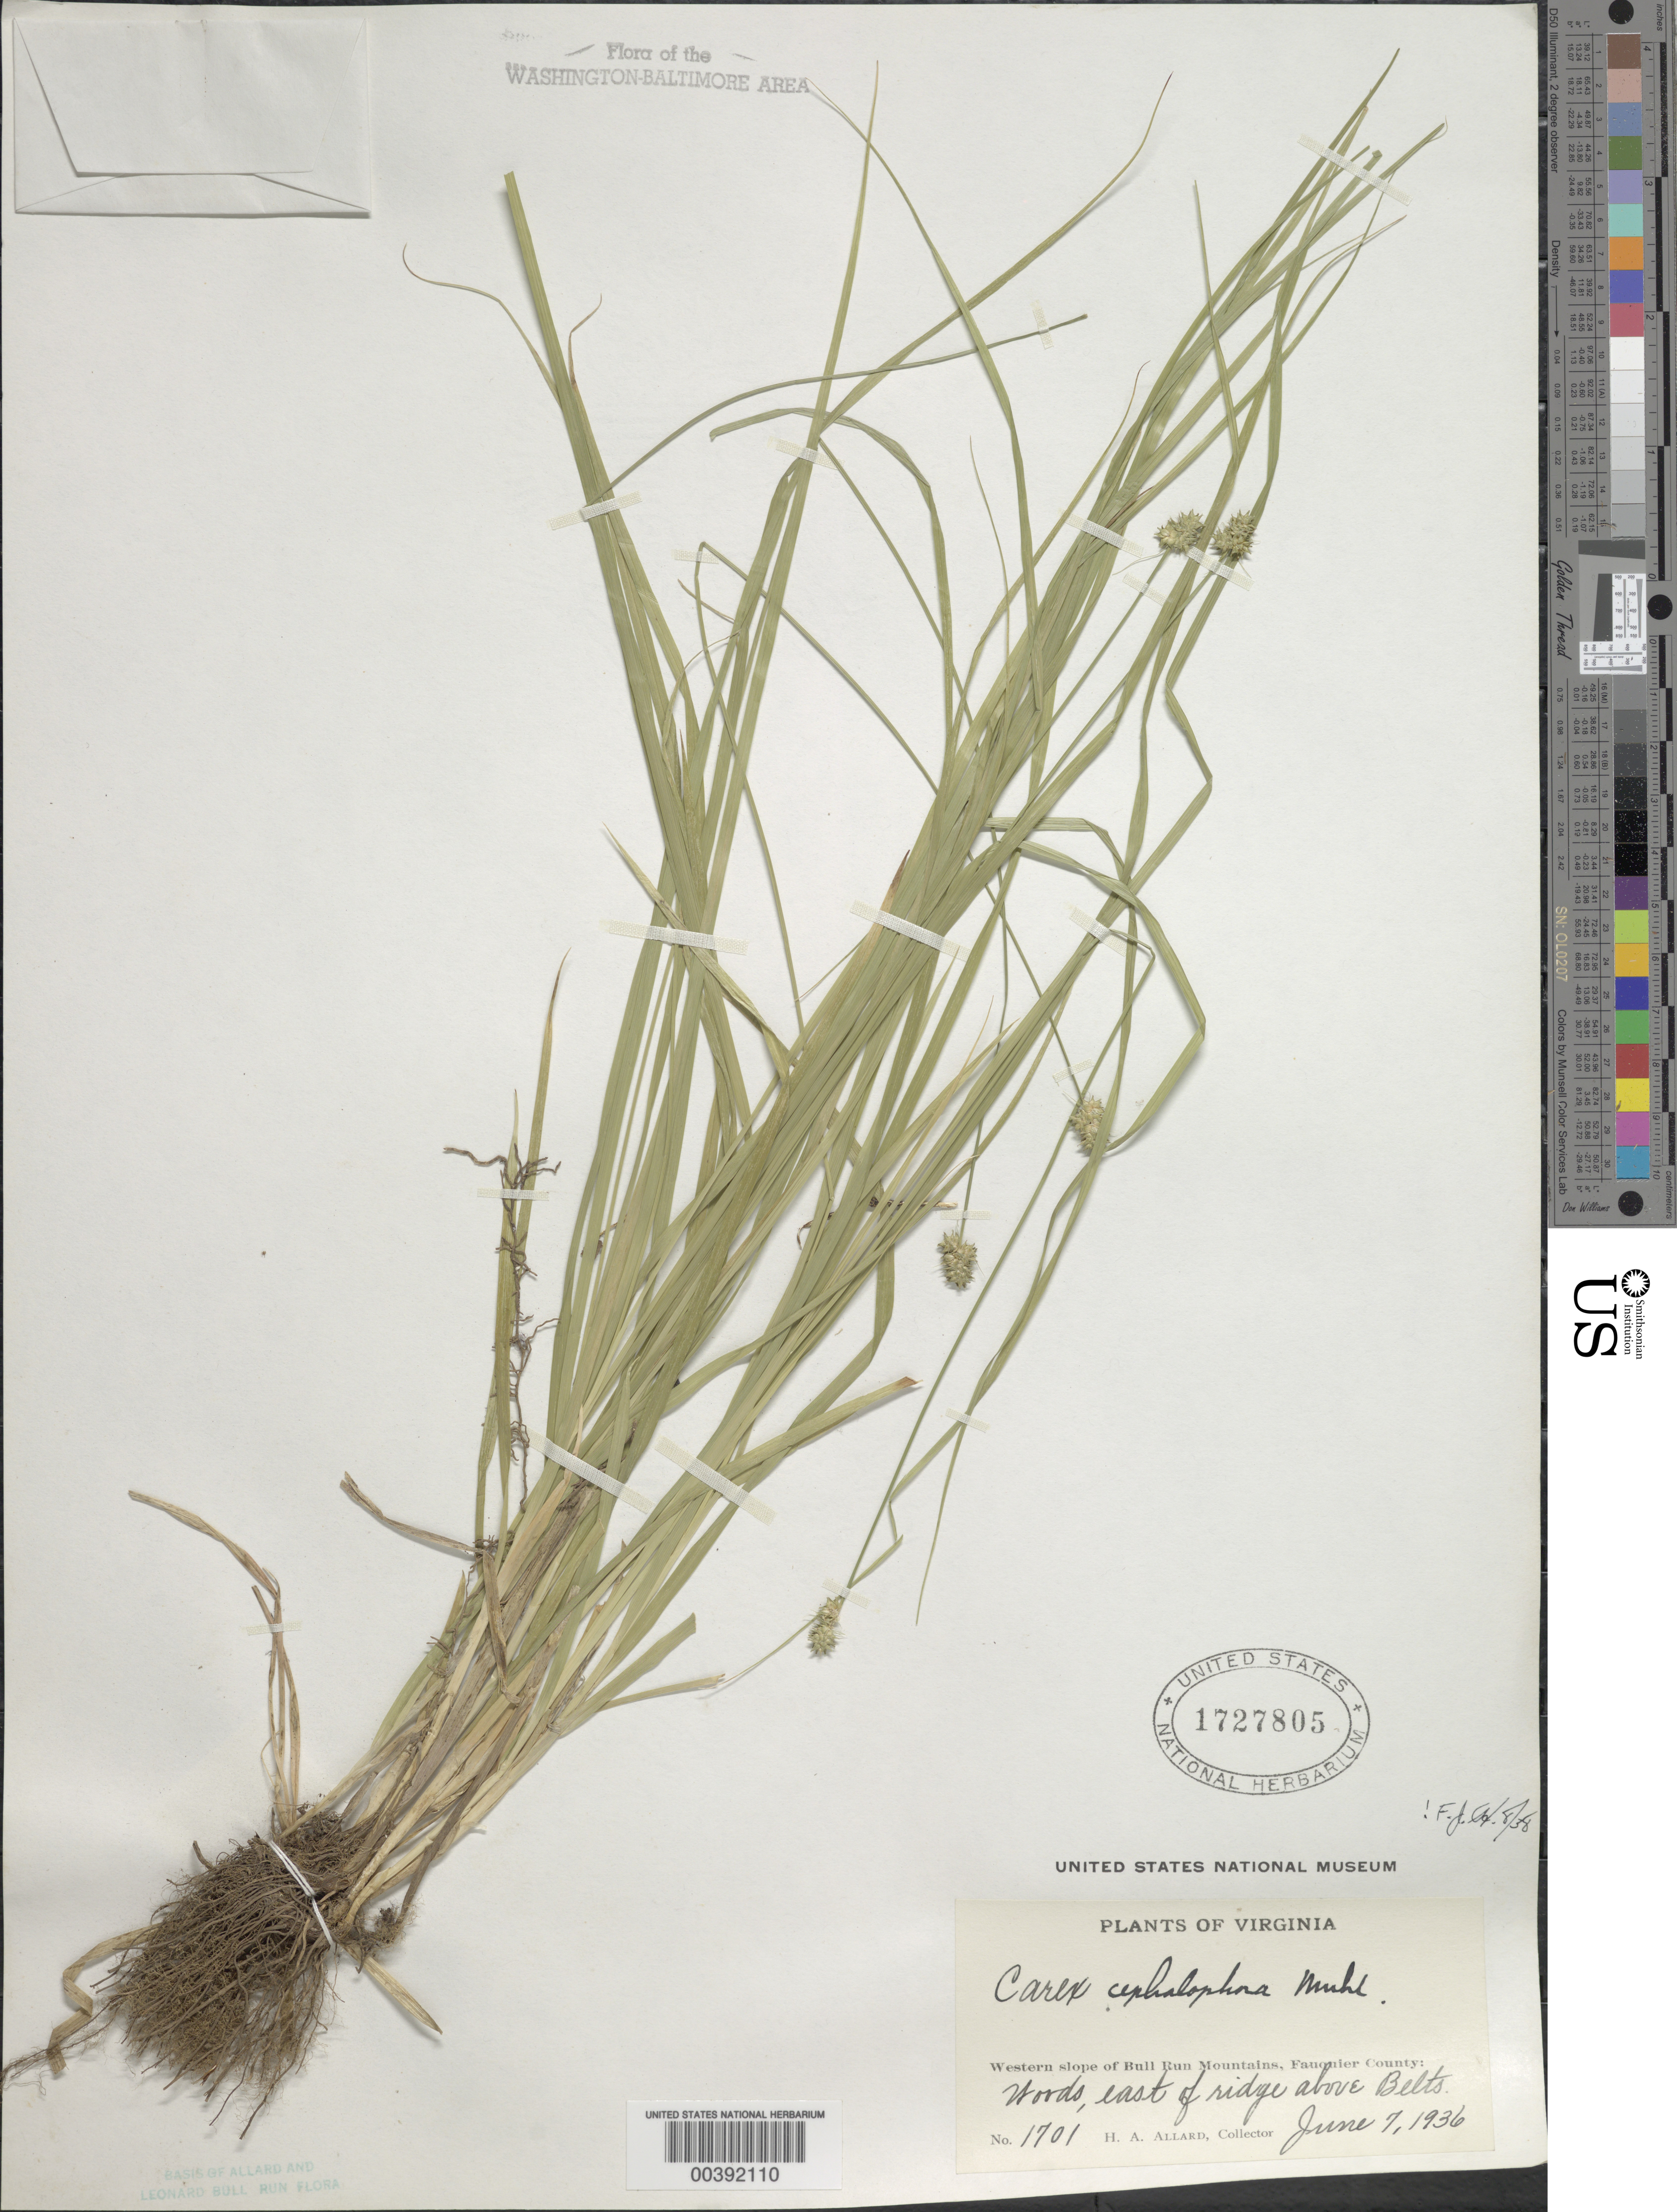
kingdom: Plantae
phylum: Tracheophyta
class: Liliopsida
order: Poales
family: Cyperaceae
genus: Carex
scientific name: Carex cephalophora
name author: Muhl. ex Willd.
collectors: H. A. Allard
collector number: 1701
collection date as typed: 07 Jun 1936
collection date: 1936-06-07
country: United States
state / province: Virginia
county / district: Fauquier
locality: Above Belts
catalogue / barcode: US 1727805